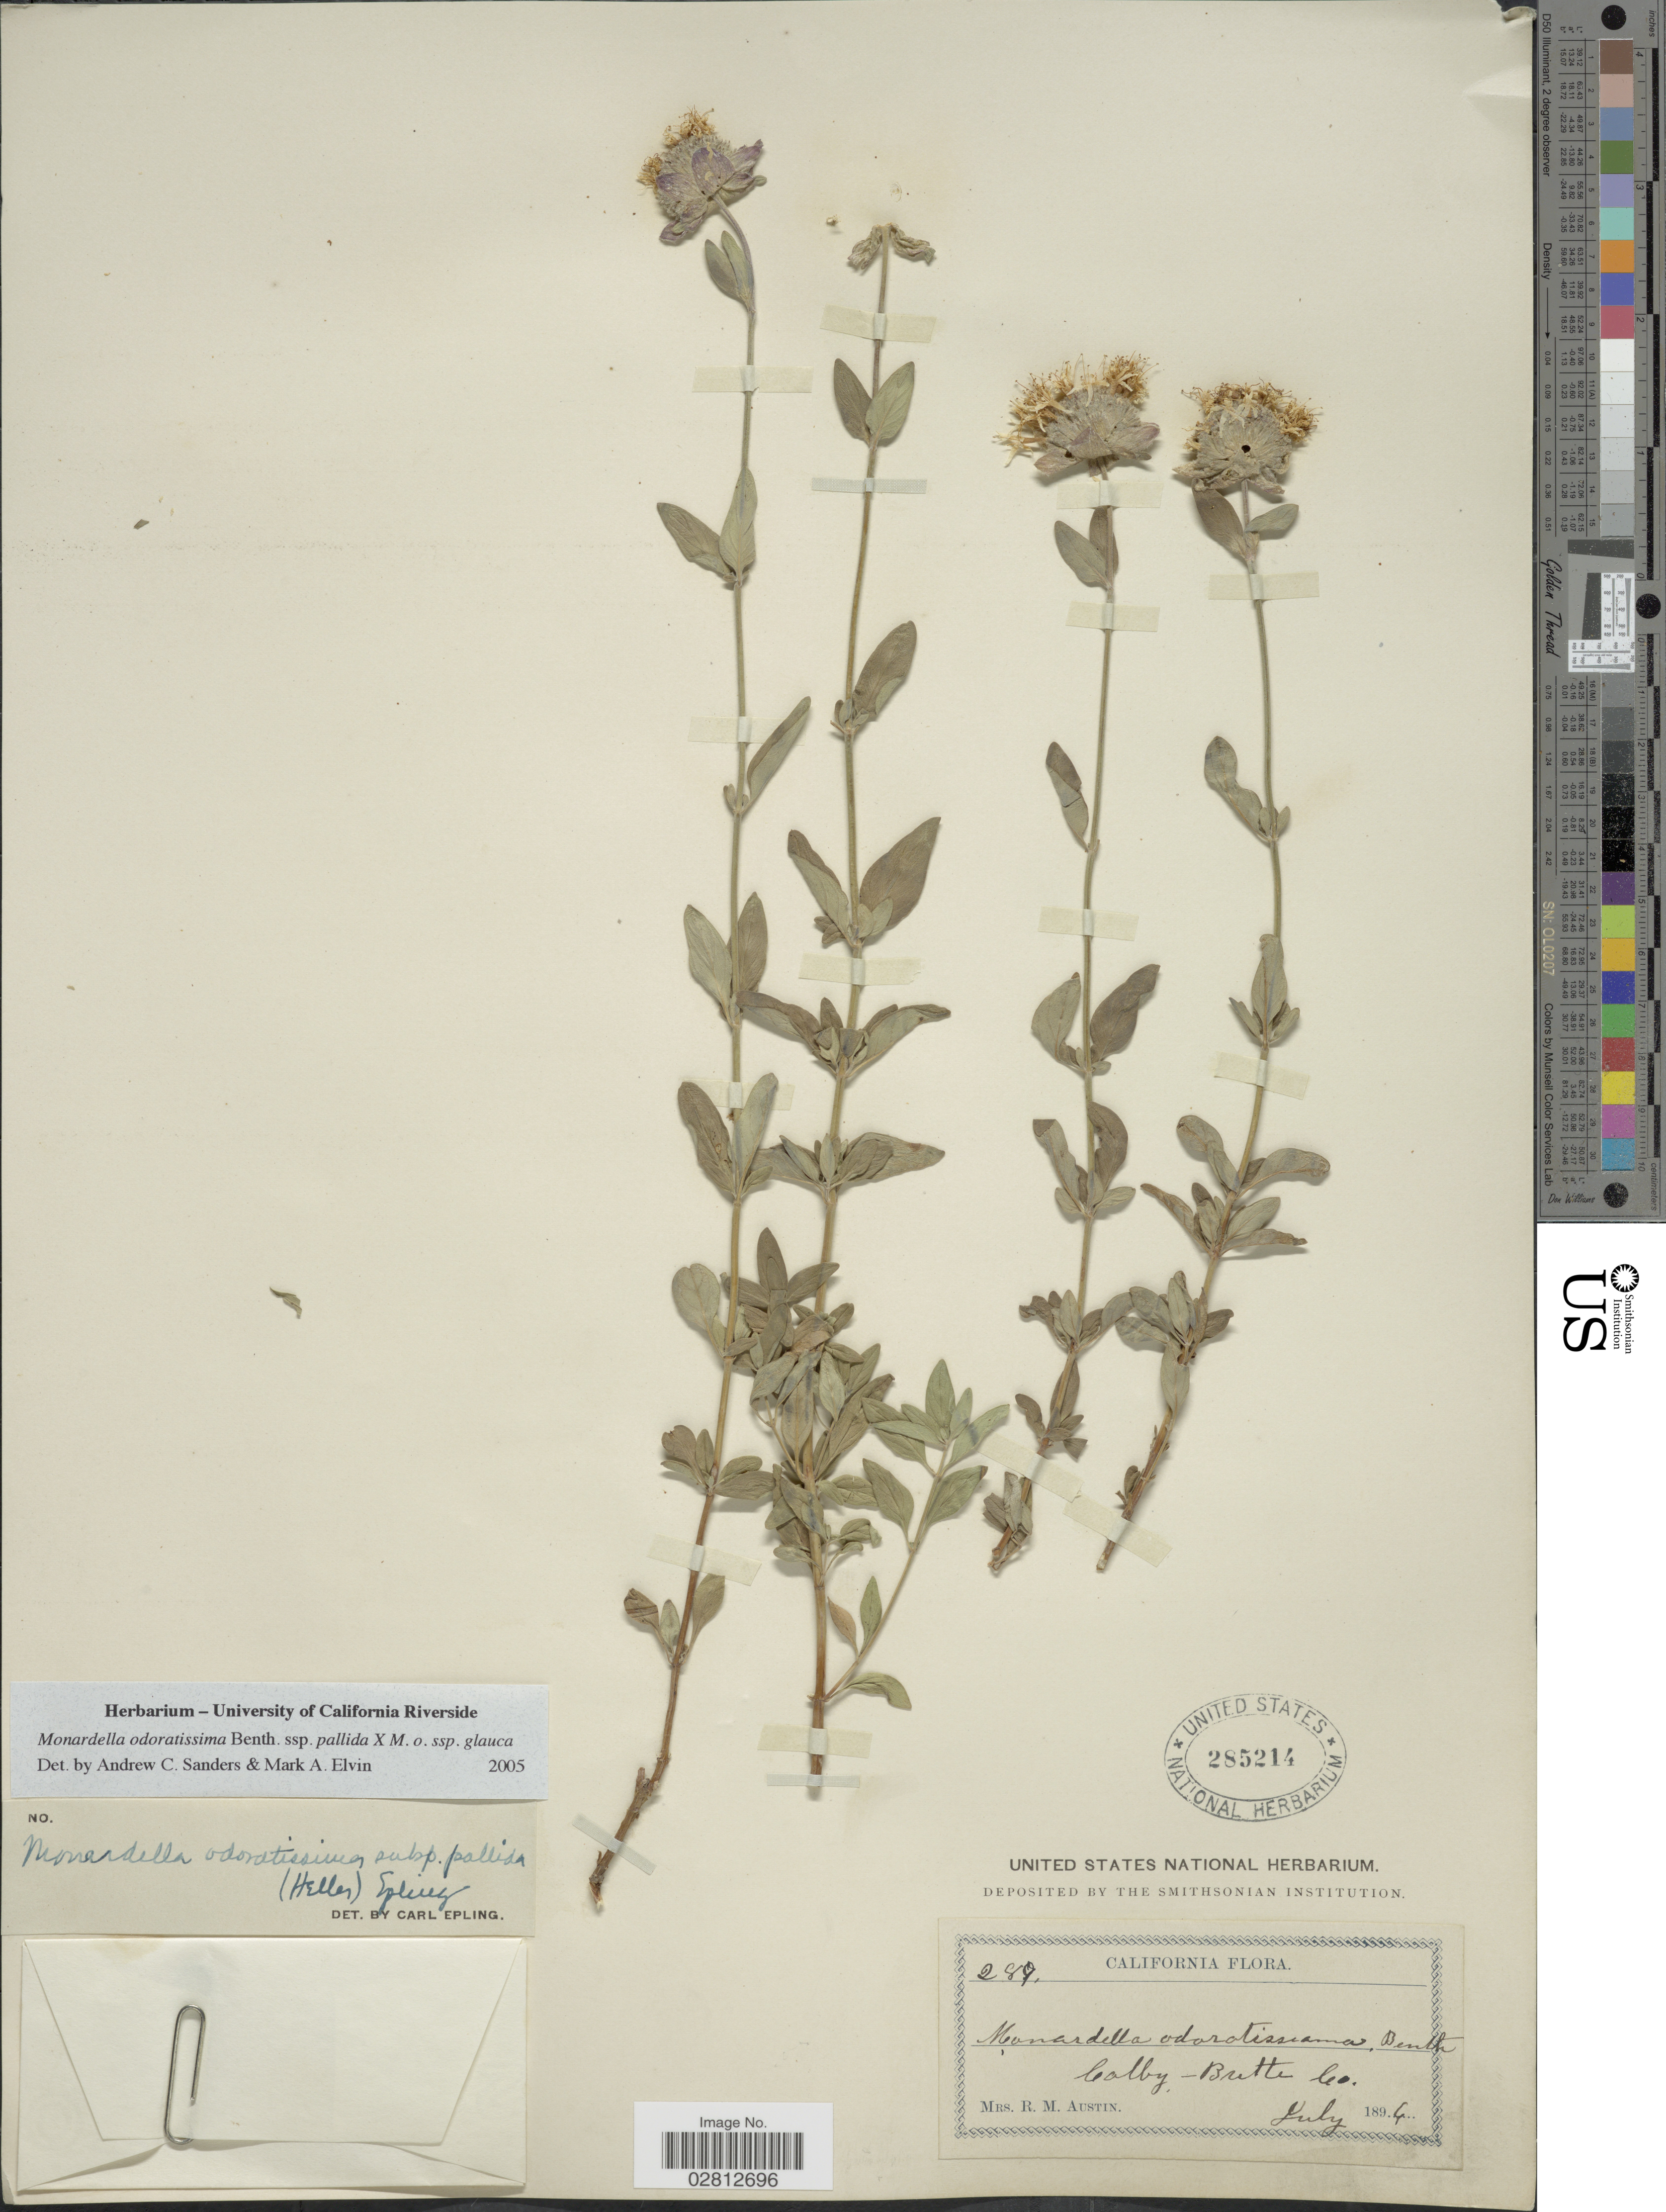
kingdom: Plantae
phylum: Tracheophyta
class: Magnoliopsida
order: Lamiales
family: Lamiaceae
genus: Monardella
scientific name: Monardella odoratissima subsp. pallida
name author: (A. Heller) Epling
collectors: R. Austin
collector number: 289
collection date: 1894-07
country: United States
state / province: California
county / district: Butte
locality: Colby-Butte Co.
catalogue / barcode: US 285214